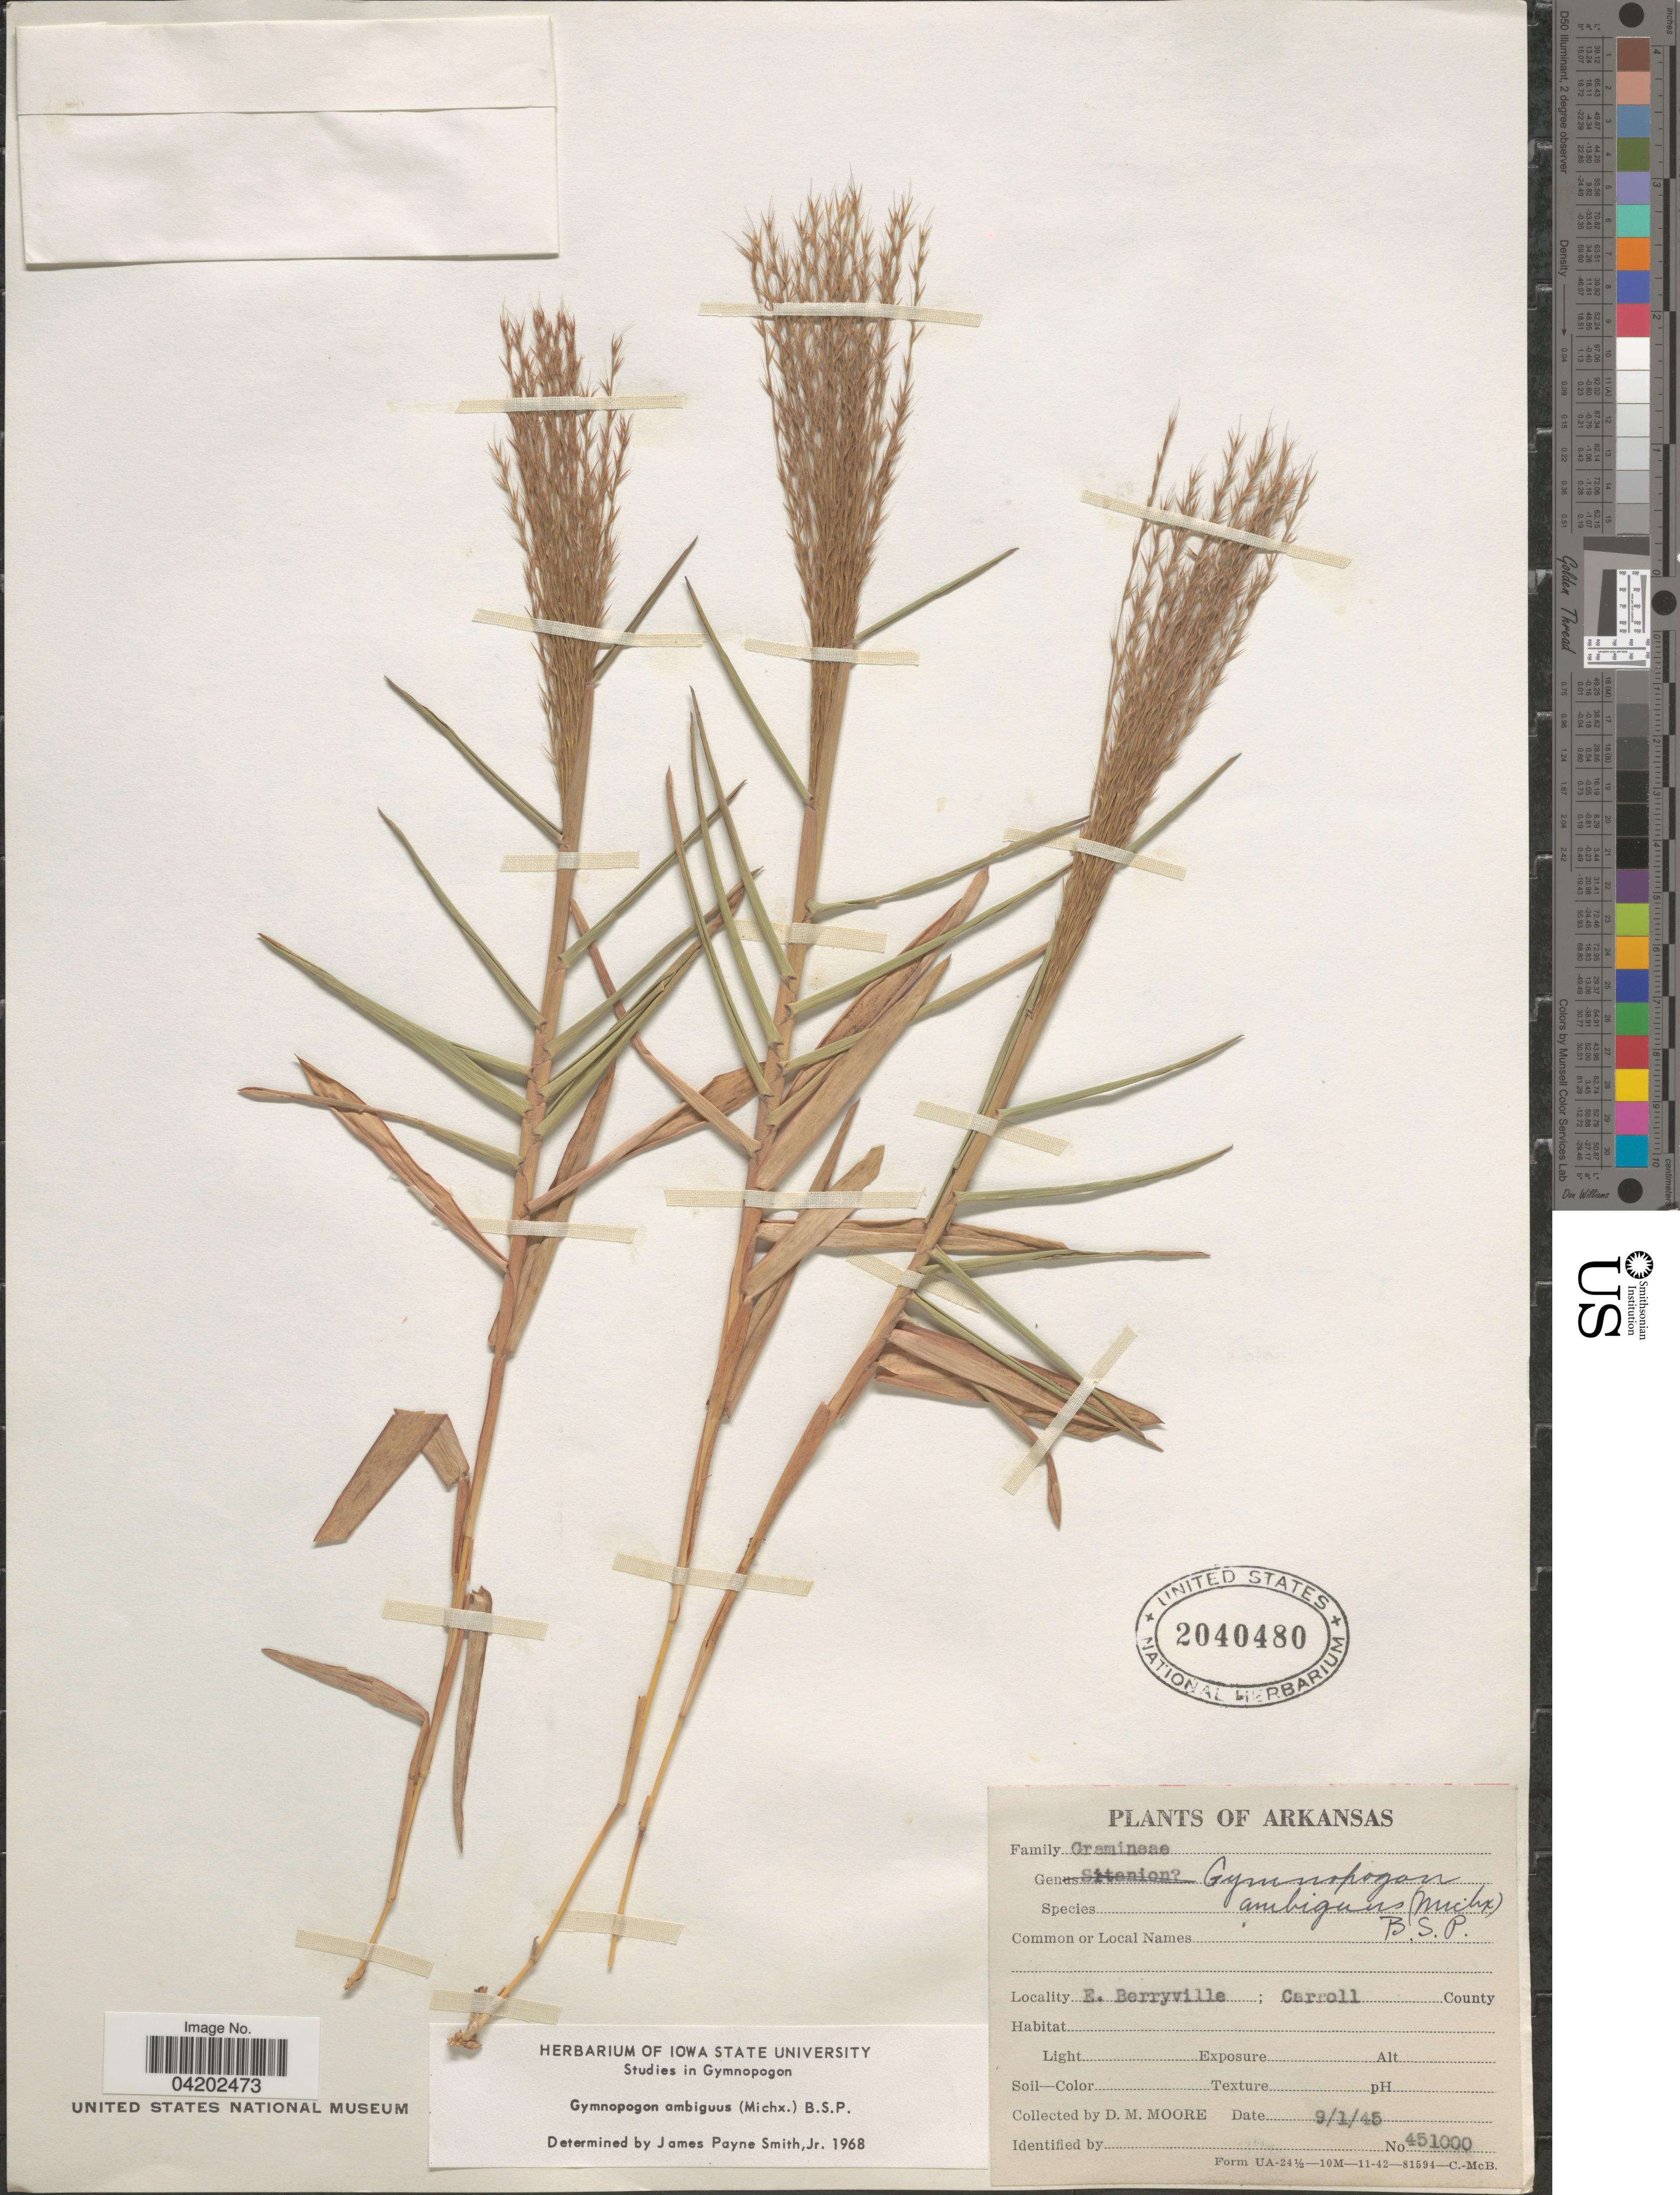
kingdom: Plantae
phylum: Tracheophyta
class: Liliopsida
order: Poales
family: Poaceae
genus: Gymnopogon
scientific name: Gymnopogon ambiguus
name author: (Michx.) Britton, Stearns & Poggenb.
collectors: D. Moore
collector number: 451000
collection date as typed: Transcribed d/m/y: 1/9/45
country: United States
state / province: Arkansas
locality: E. Berryville; Carroll County.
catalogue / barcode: US 2040480